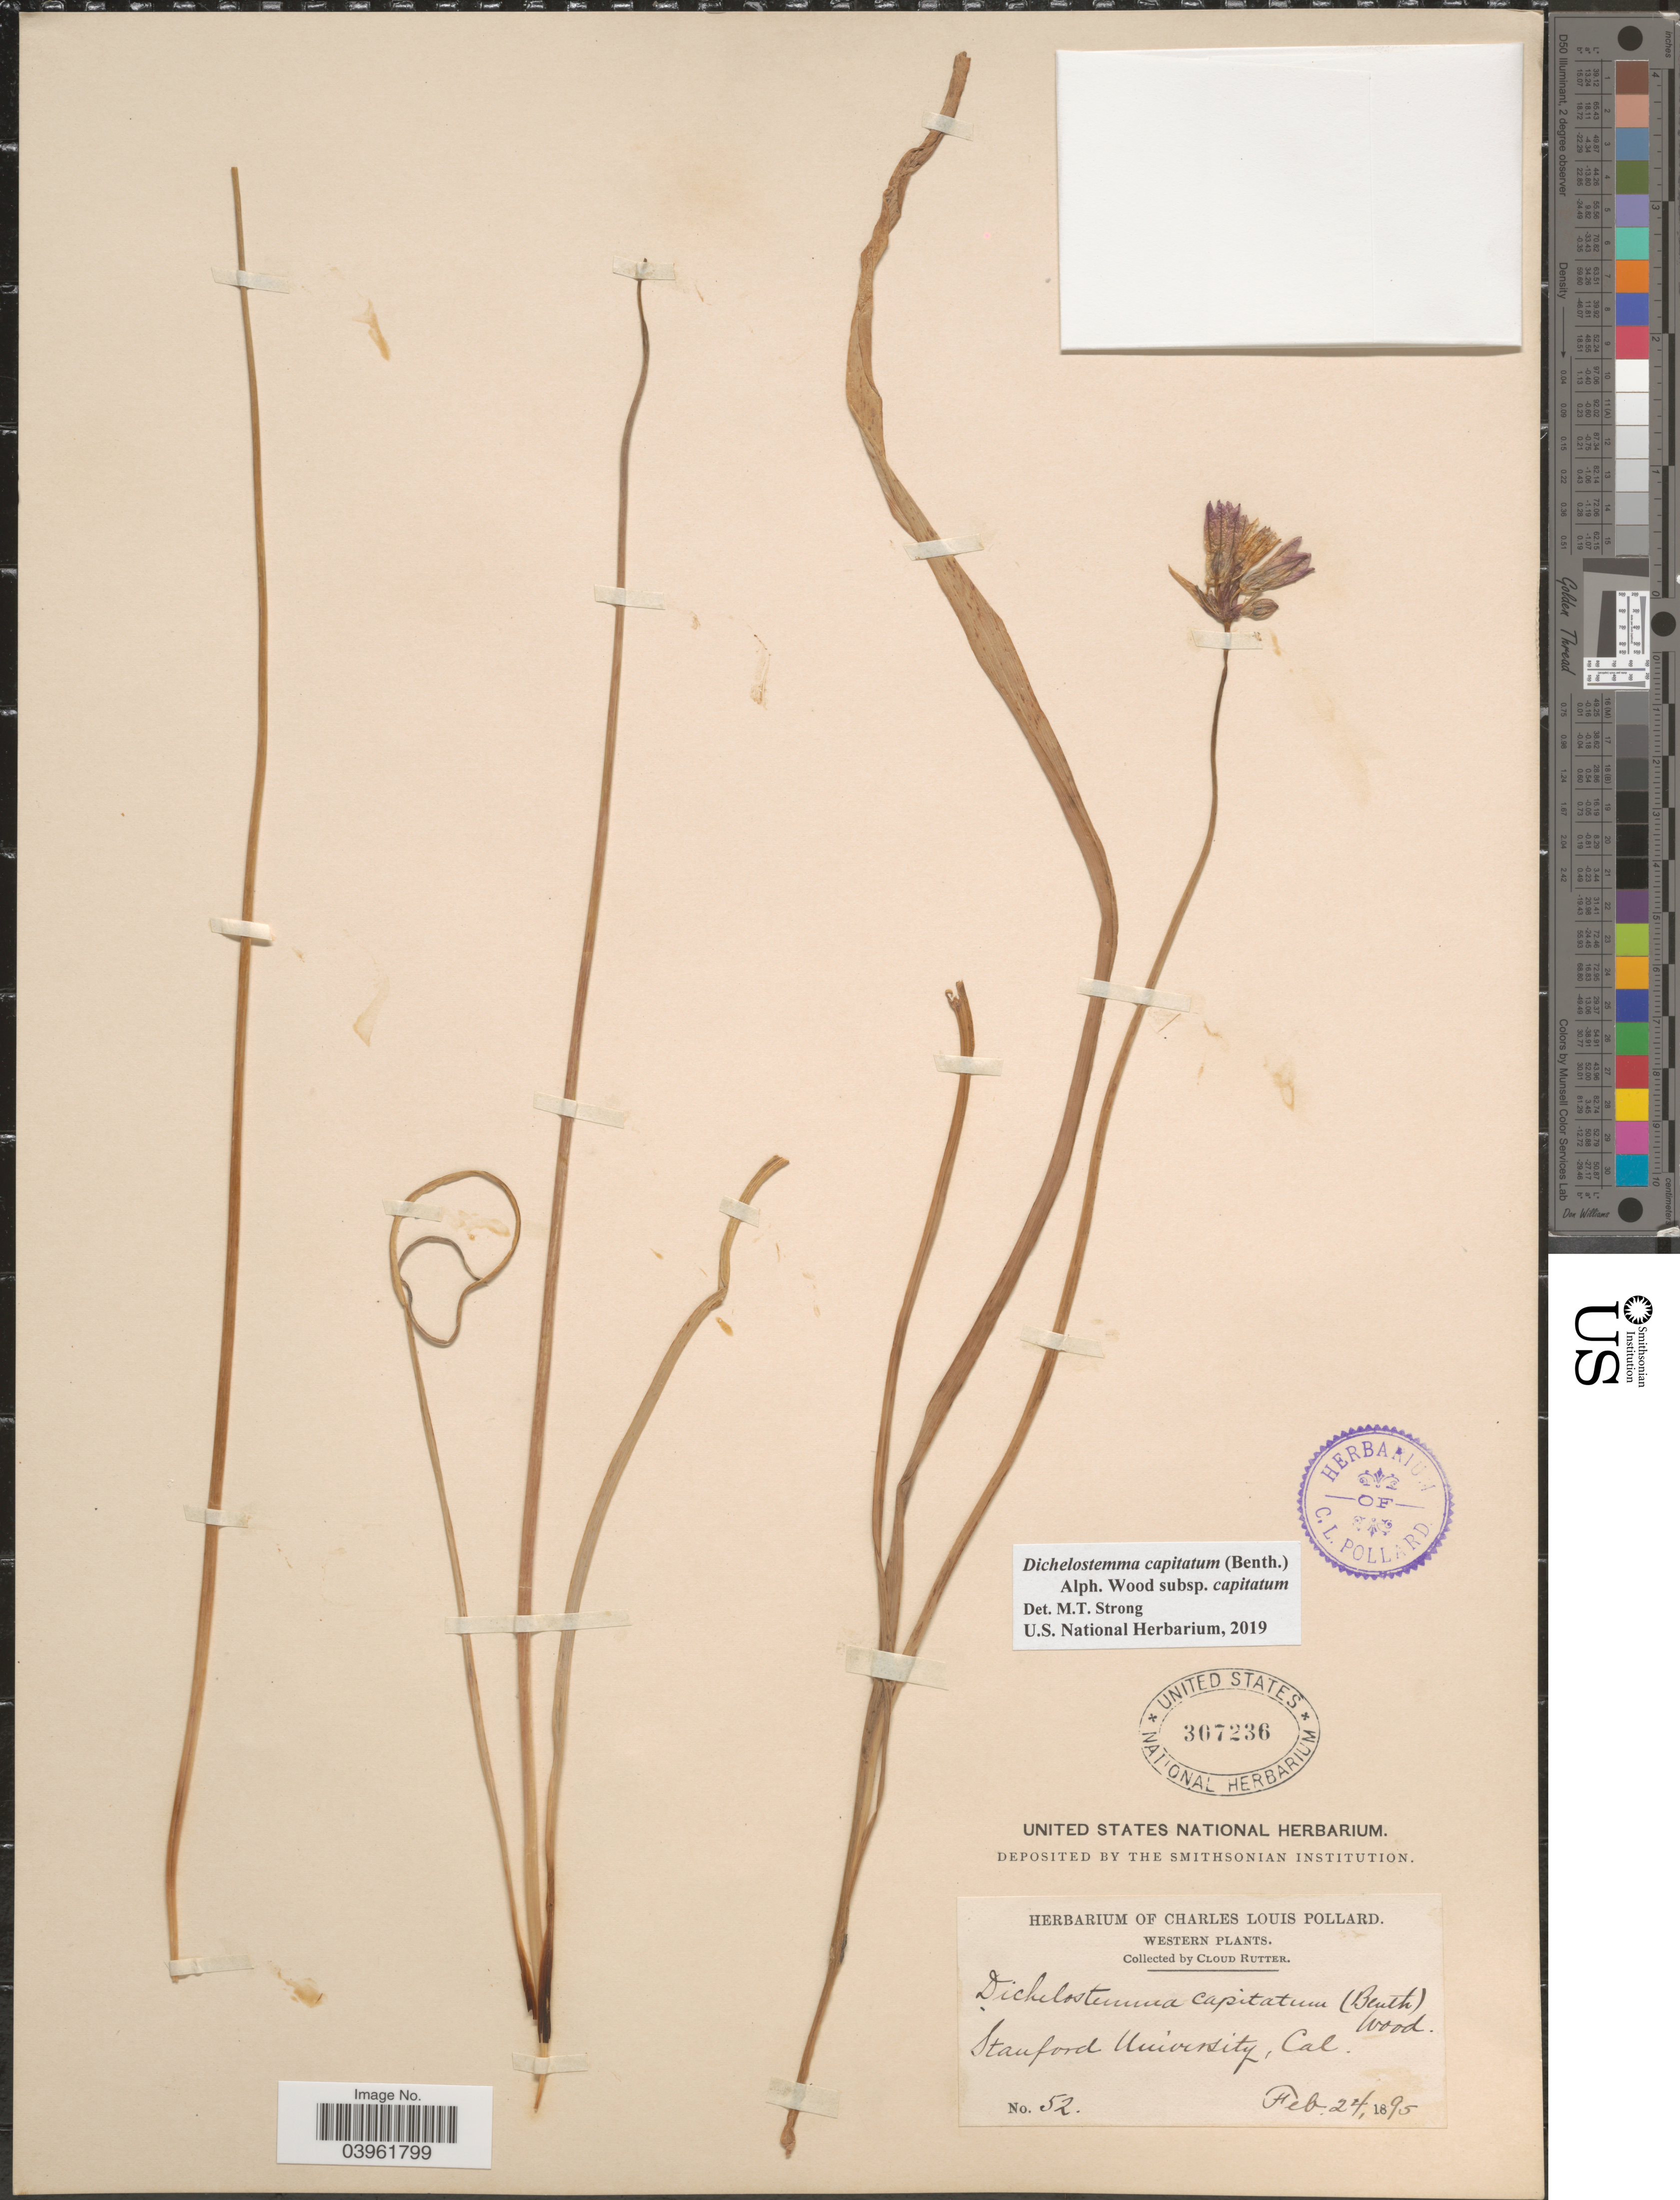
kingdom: Plantae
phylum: Tracheophyta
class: Liliopsida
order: Asparagales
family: Asparagaceae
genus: Dichelostemma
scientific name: Dichelostemma capitatum subsp. capitatum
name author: (Benth.) Alph. Wood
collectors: C. Rutter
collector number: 52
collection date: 1895-02-24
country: United States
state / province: California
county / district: Santa Clara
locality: Western. Stanford University.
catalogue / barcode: US 307236